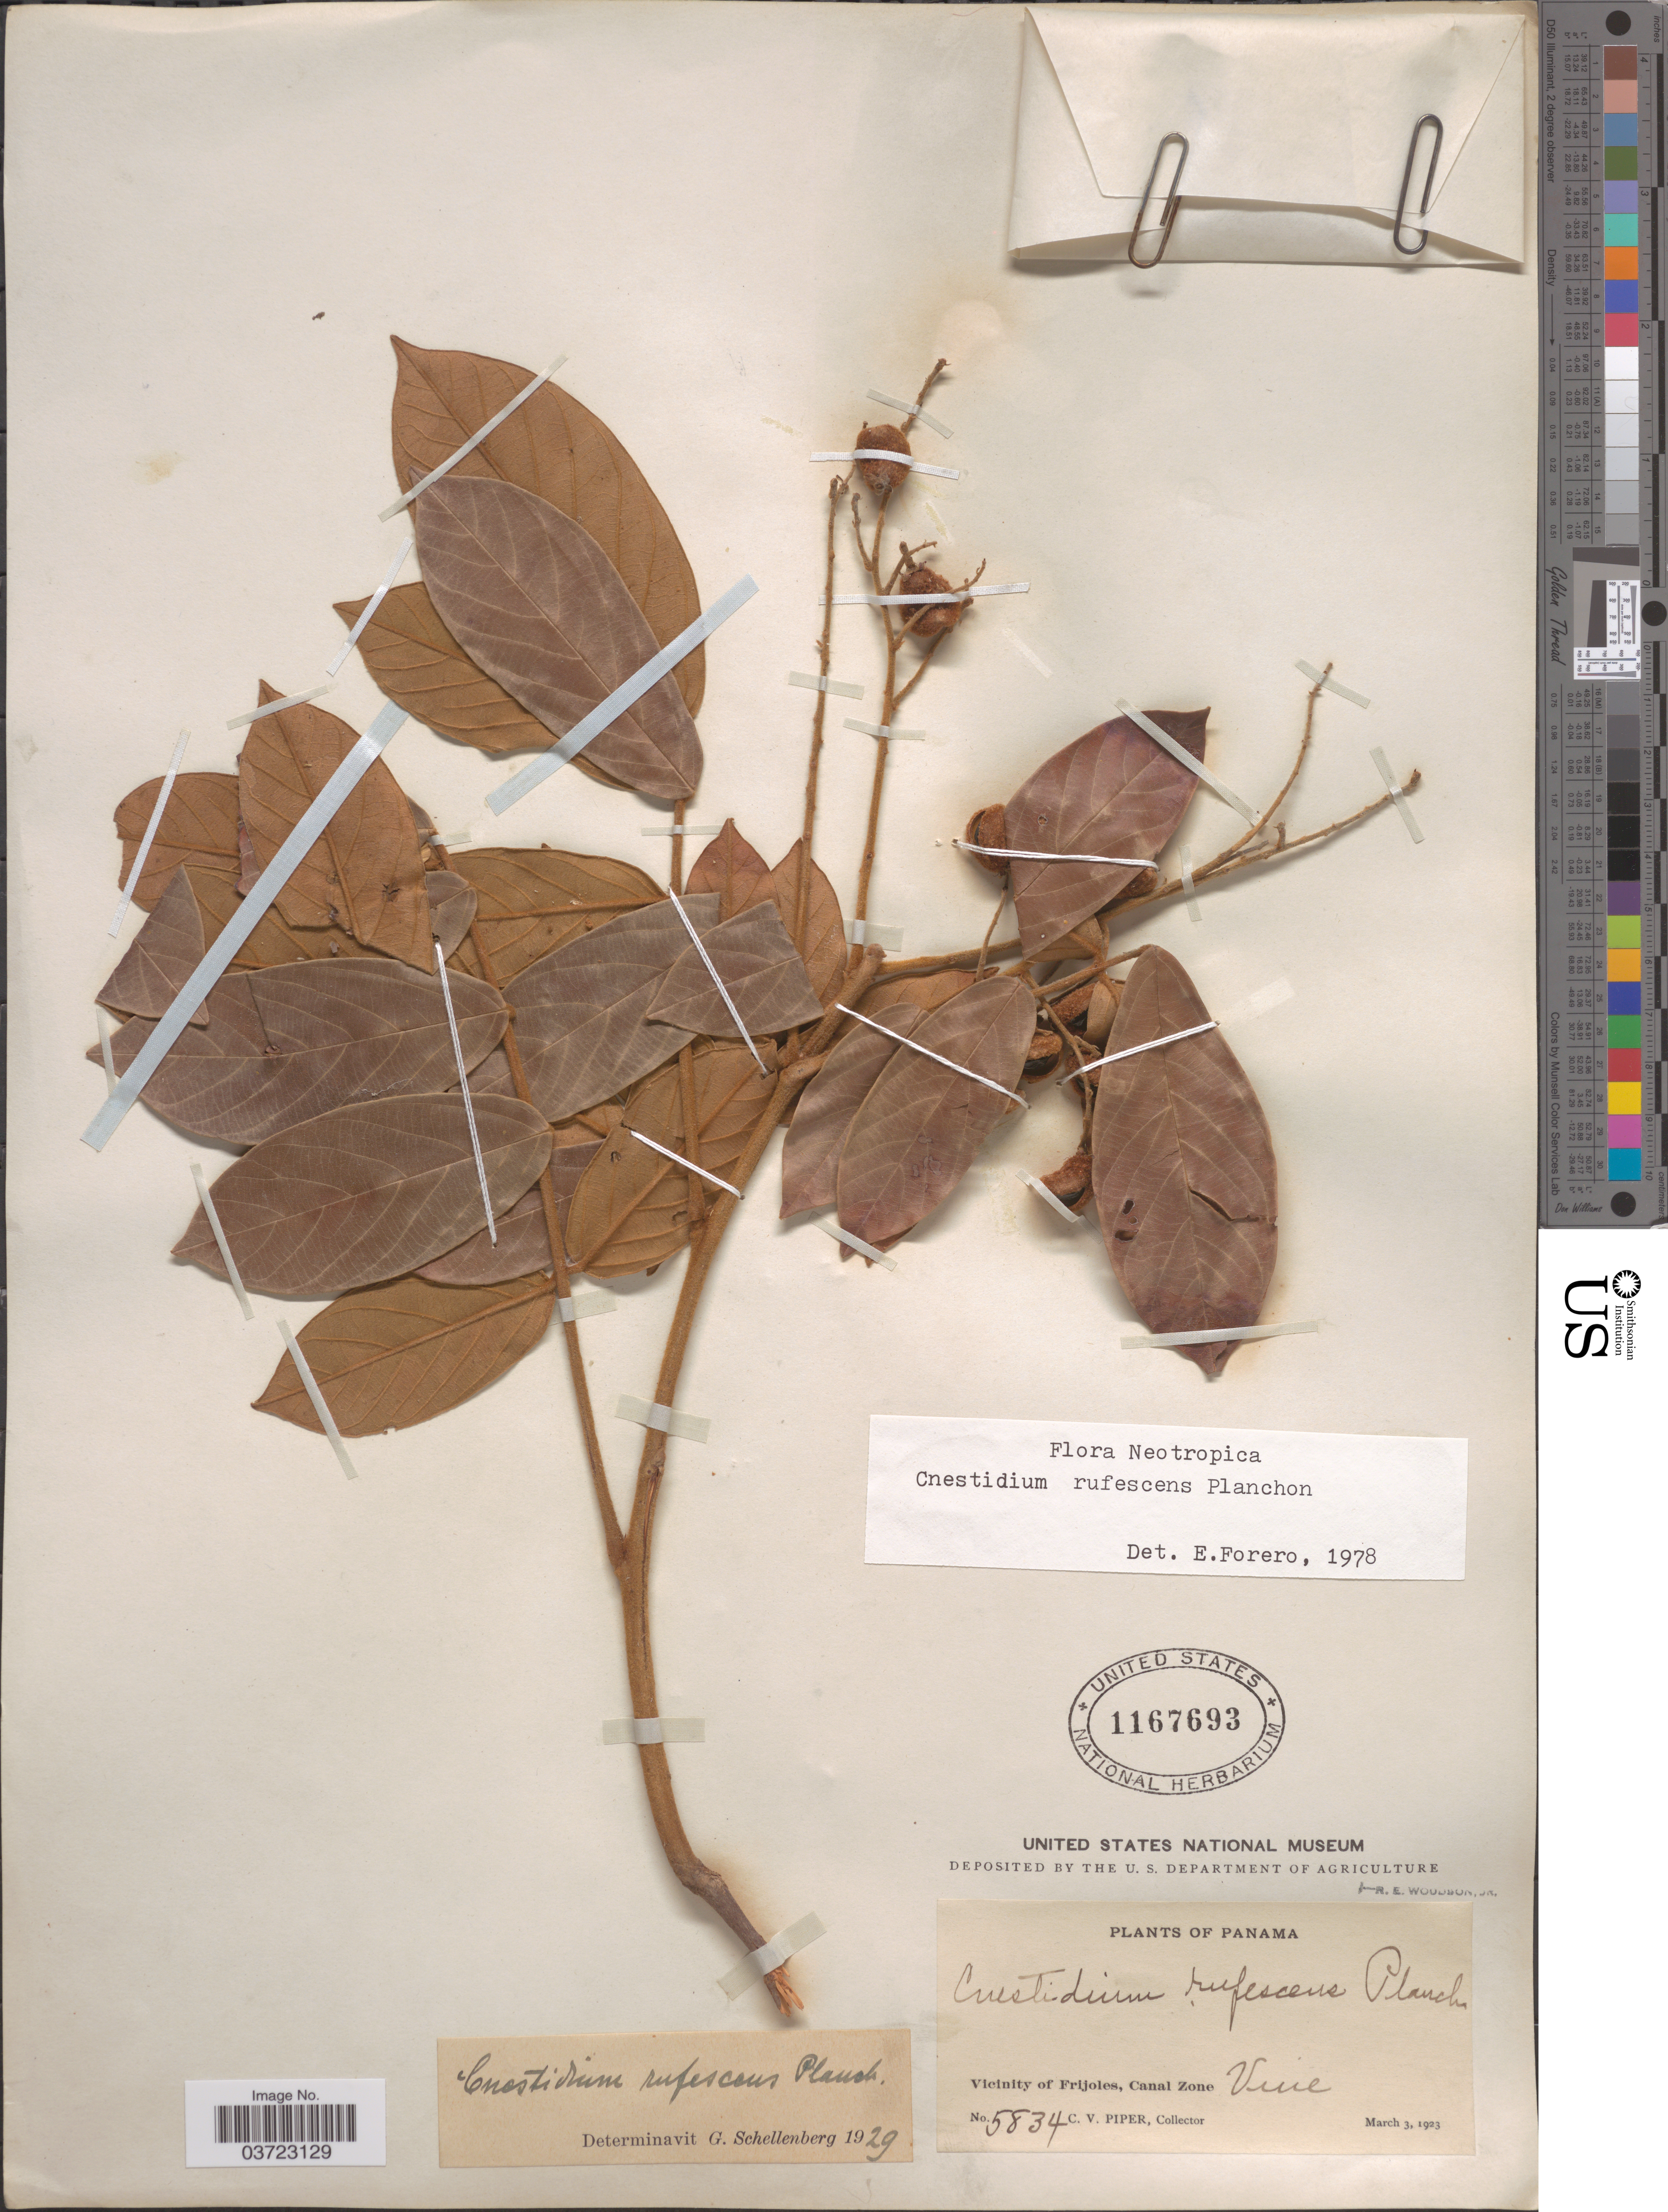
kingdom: Plantae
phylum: Tracheophyta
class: Magnoliopsida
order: Oxalidales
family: Connaraceae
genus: Cnestidium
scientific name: Cnestidium rufescens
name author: Planch.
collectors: C. V. Piper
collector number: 5834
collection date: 1923-03-03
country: Panama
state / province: Colón / Panamá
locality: Vicinity of Frijoles, Canal Zone.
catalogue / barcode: US 1167693